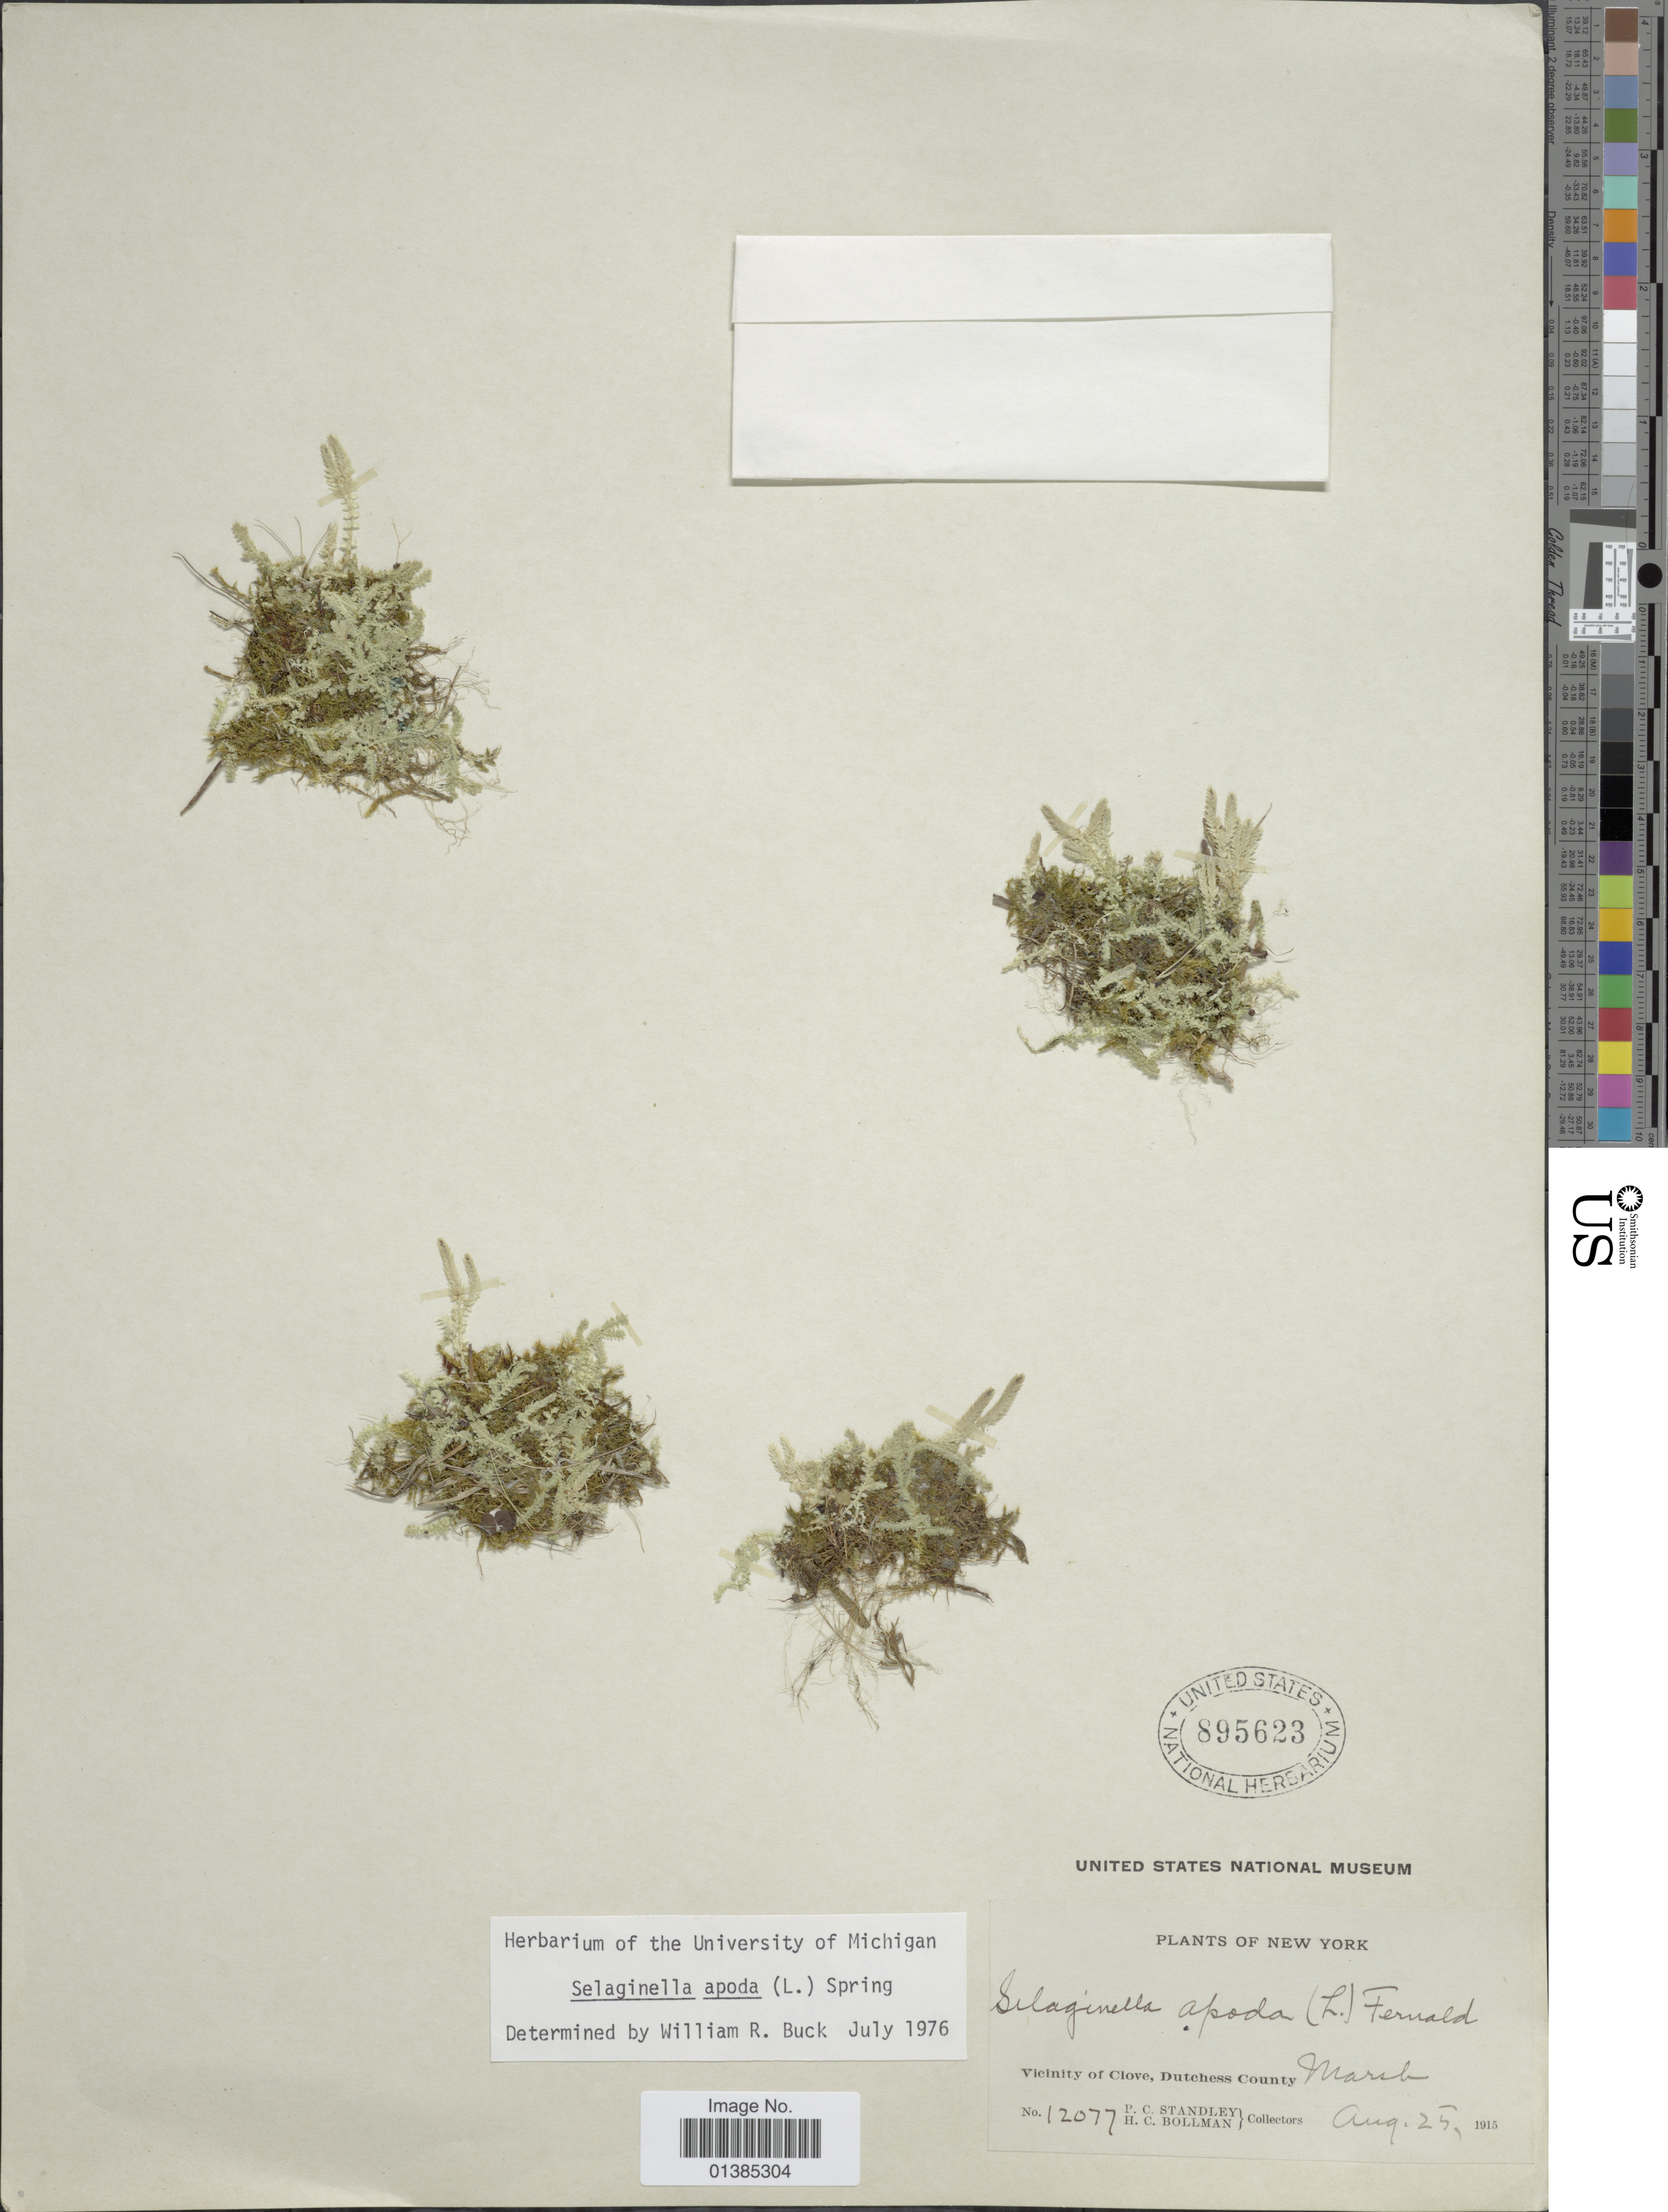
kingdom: Plantae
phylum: Tracheophyta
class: Lycopodiopsida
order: Selaginellales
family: Selaginellaceae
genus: Selaginella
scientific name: Selaginella apus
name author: Spring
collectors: P. C. Standley & H. C. Bollman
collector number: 12077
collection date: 1915-08-25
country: United States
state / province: New York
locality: Vicinity of Clove, Dutchess County, Marsh.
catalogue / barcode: US 895623